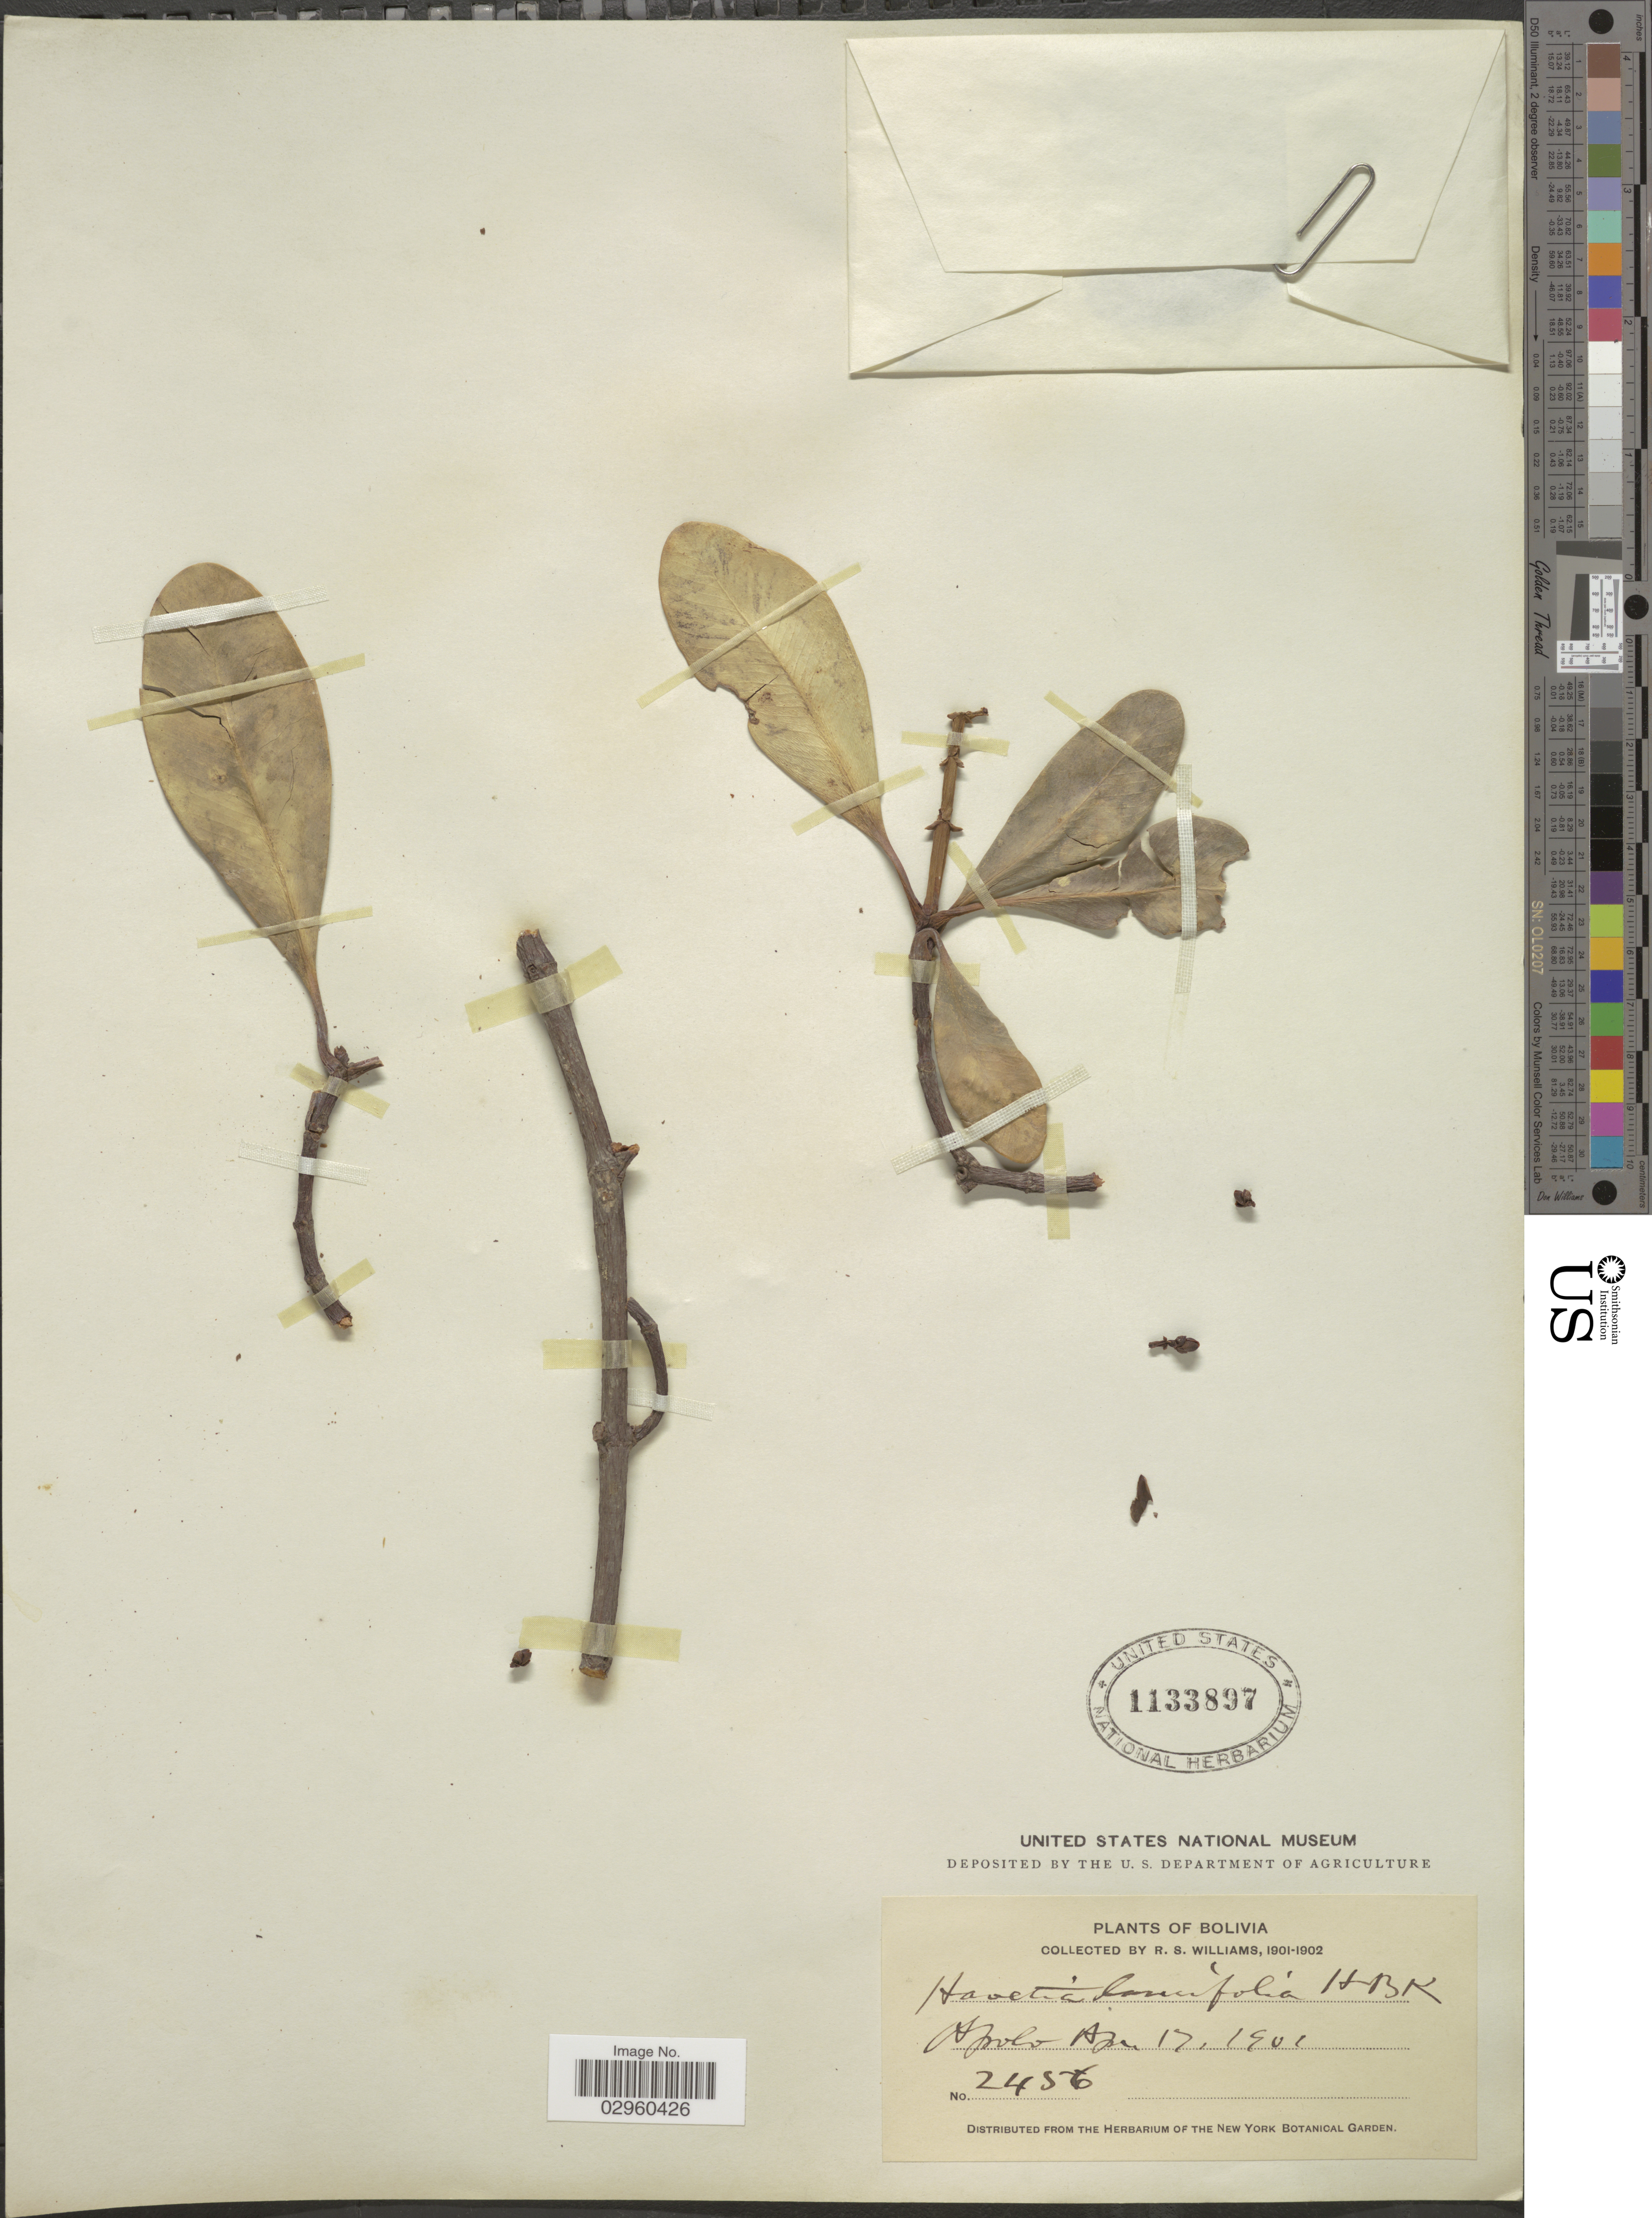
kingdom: Plantae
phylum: Tracheophyta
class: Magnoliopsida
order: Malpighiales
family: Clusiaceae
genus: Clusia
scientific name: Clusia lechleri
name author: Rusby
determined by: Strong, Mark T., (BOT), Smithsonian Institution - National Museum of Natural History (UNITED STATES)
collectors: R. S. Williams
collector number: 2456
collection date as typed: Apr. 17, 1902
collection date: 1902-04-17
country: Bolivia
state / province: La Paz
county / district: Franz Tamayo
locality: Apolo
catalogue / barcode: US 1133897